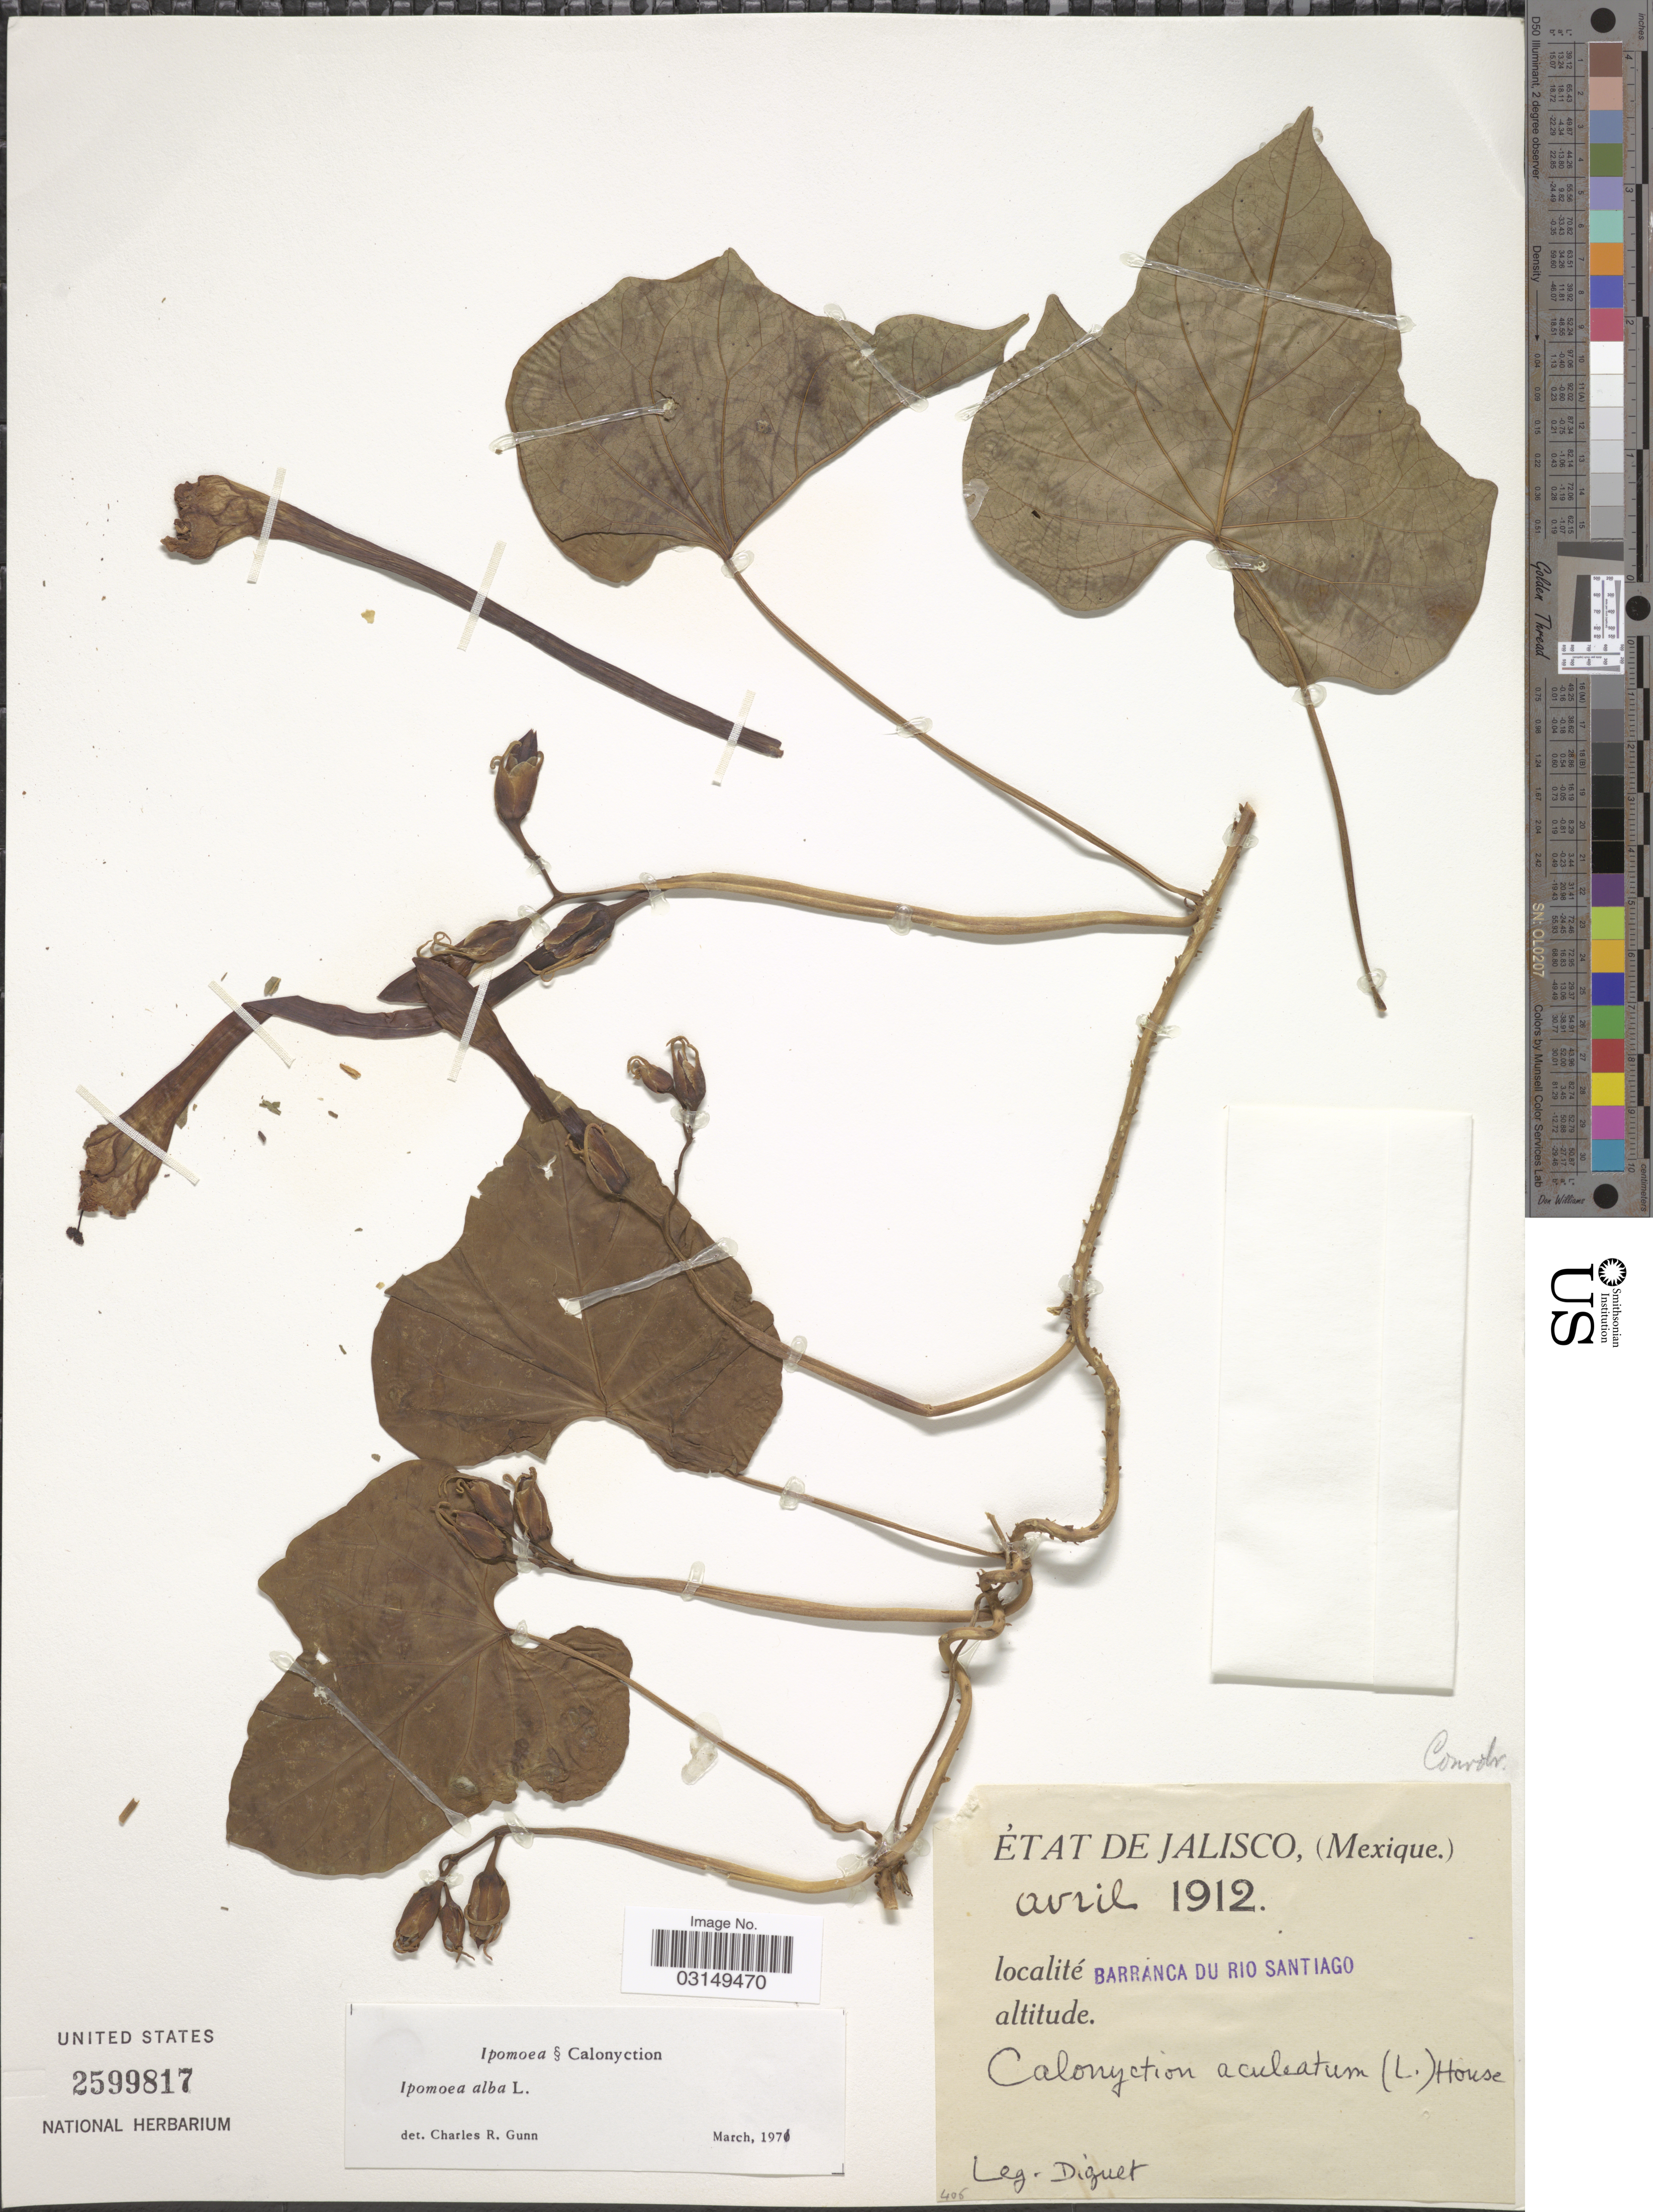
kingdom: Plantae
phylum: Tracheophyta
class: Magnoliopsida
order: Solanales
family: Convolvulaceae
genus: Ipomoea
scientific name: Ipomoea alba L.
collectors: L. Diguet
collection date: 1912-04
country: Mexico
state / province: Jalisco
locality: Barranca du Rio Santiago.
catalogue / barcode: US 2599817